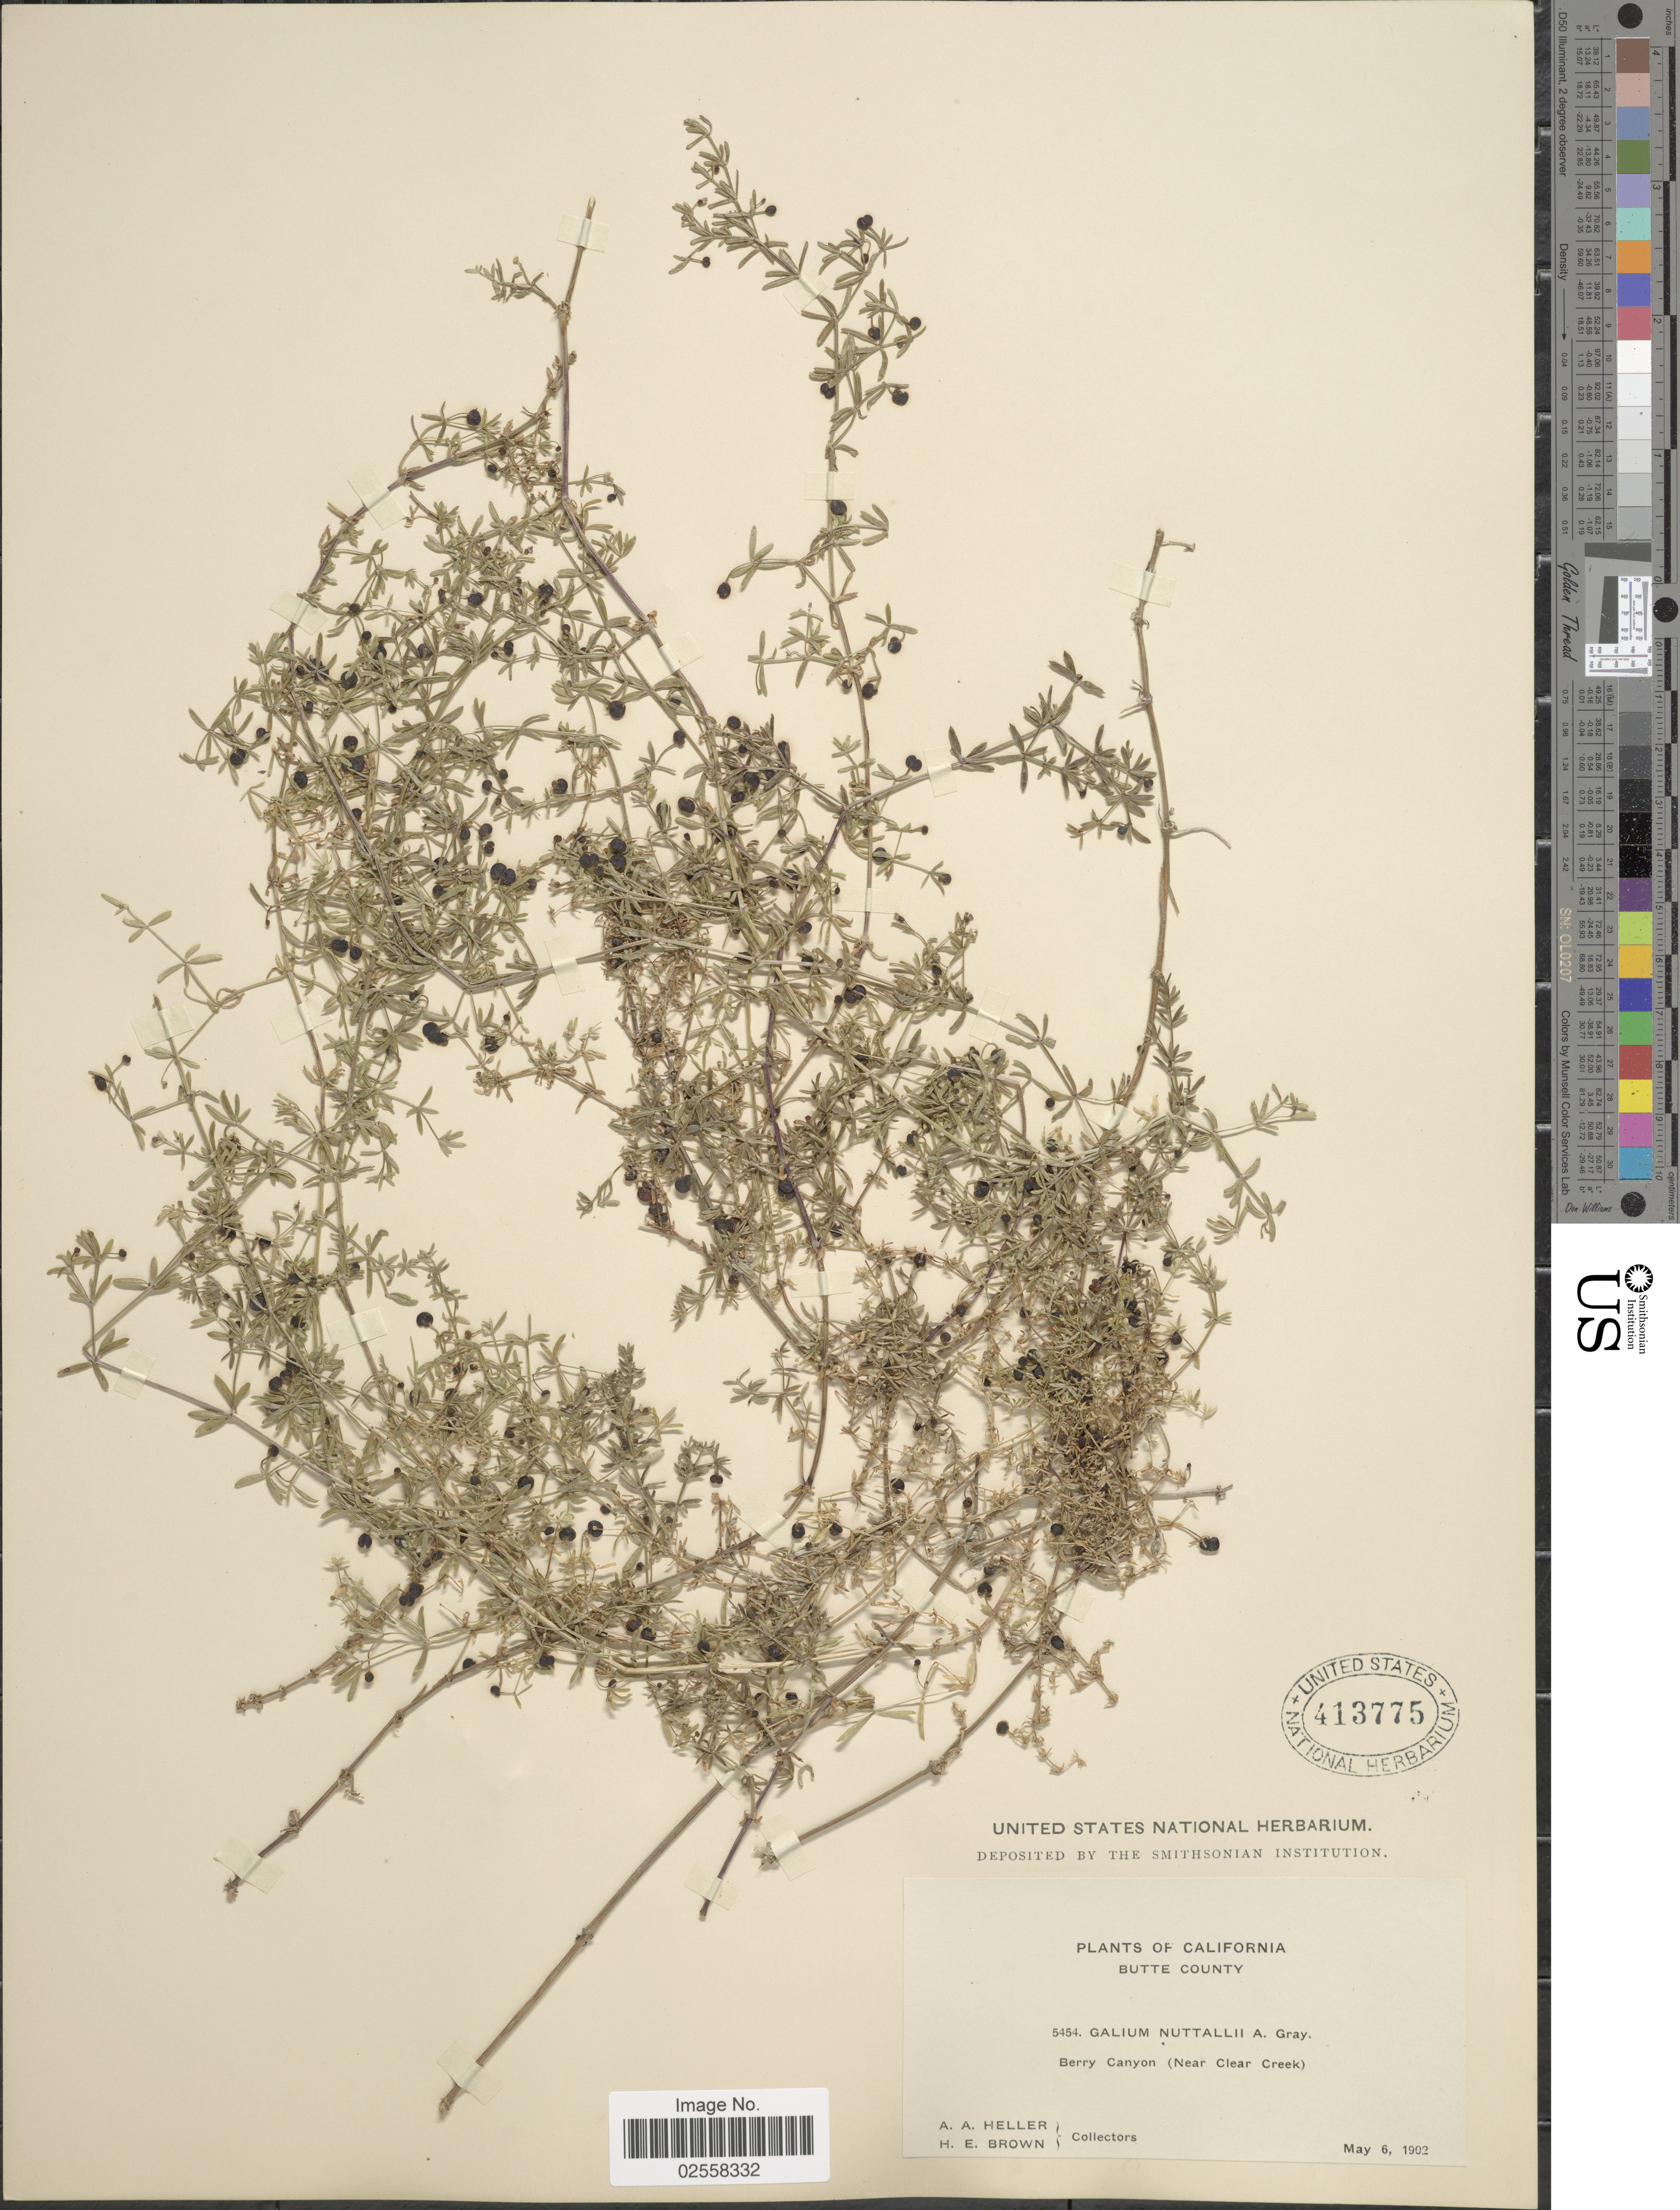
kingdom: Plantae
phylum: Tracheophyta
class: Magnoliopsida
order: Gentianales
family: Rubiaceae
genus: Galium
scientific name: Galium nuttallii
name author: A. Gray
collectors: A. A. Heller & H. E. Brown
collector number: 5454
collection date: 1902-05-06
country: United States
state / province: California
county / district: Butte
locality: Butte County, Berry Canyon (near Clear Creek)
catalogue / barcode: US 413775